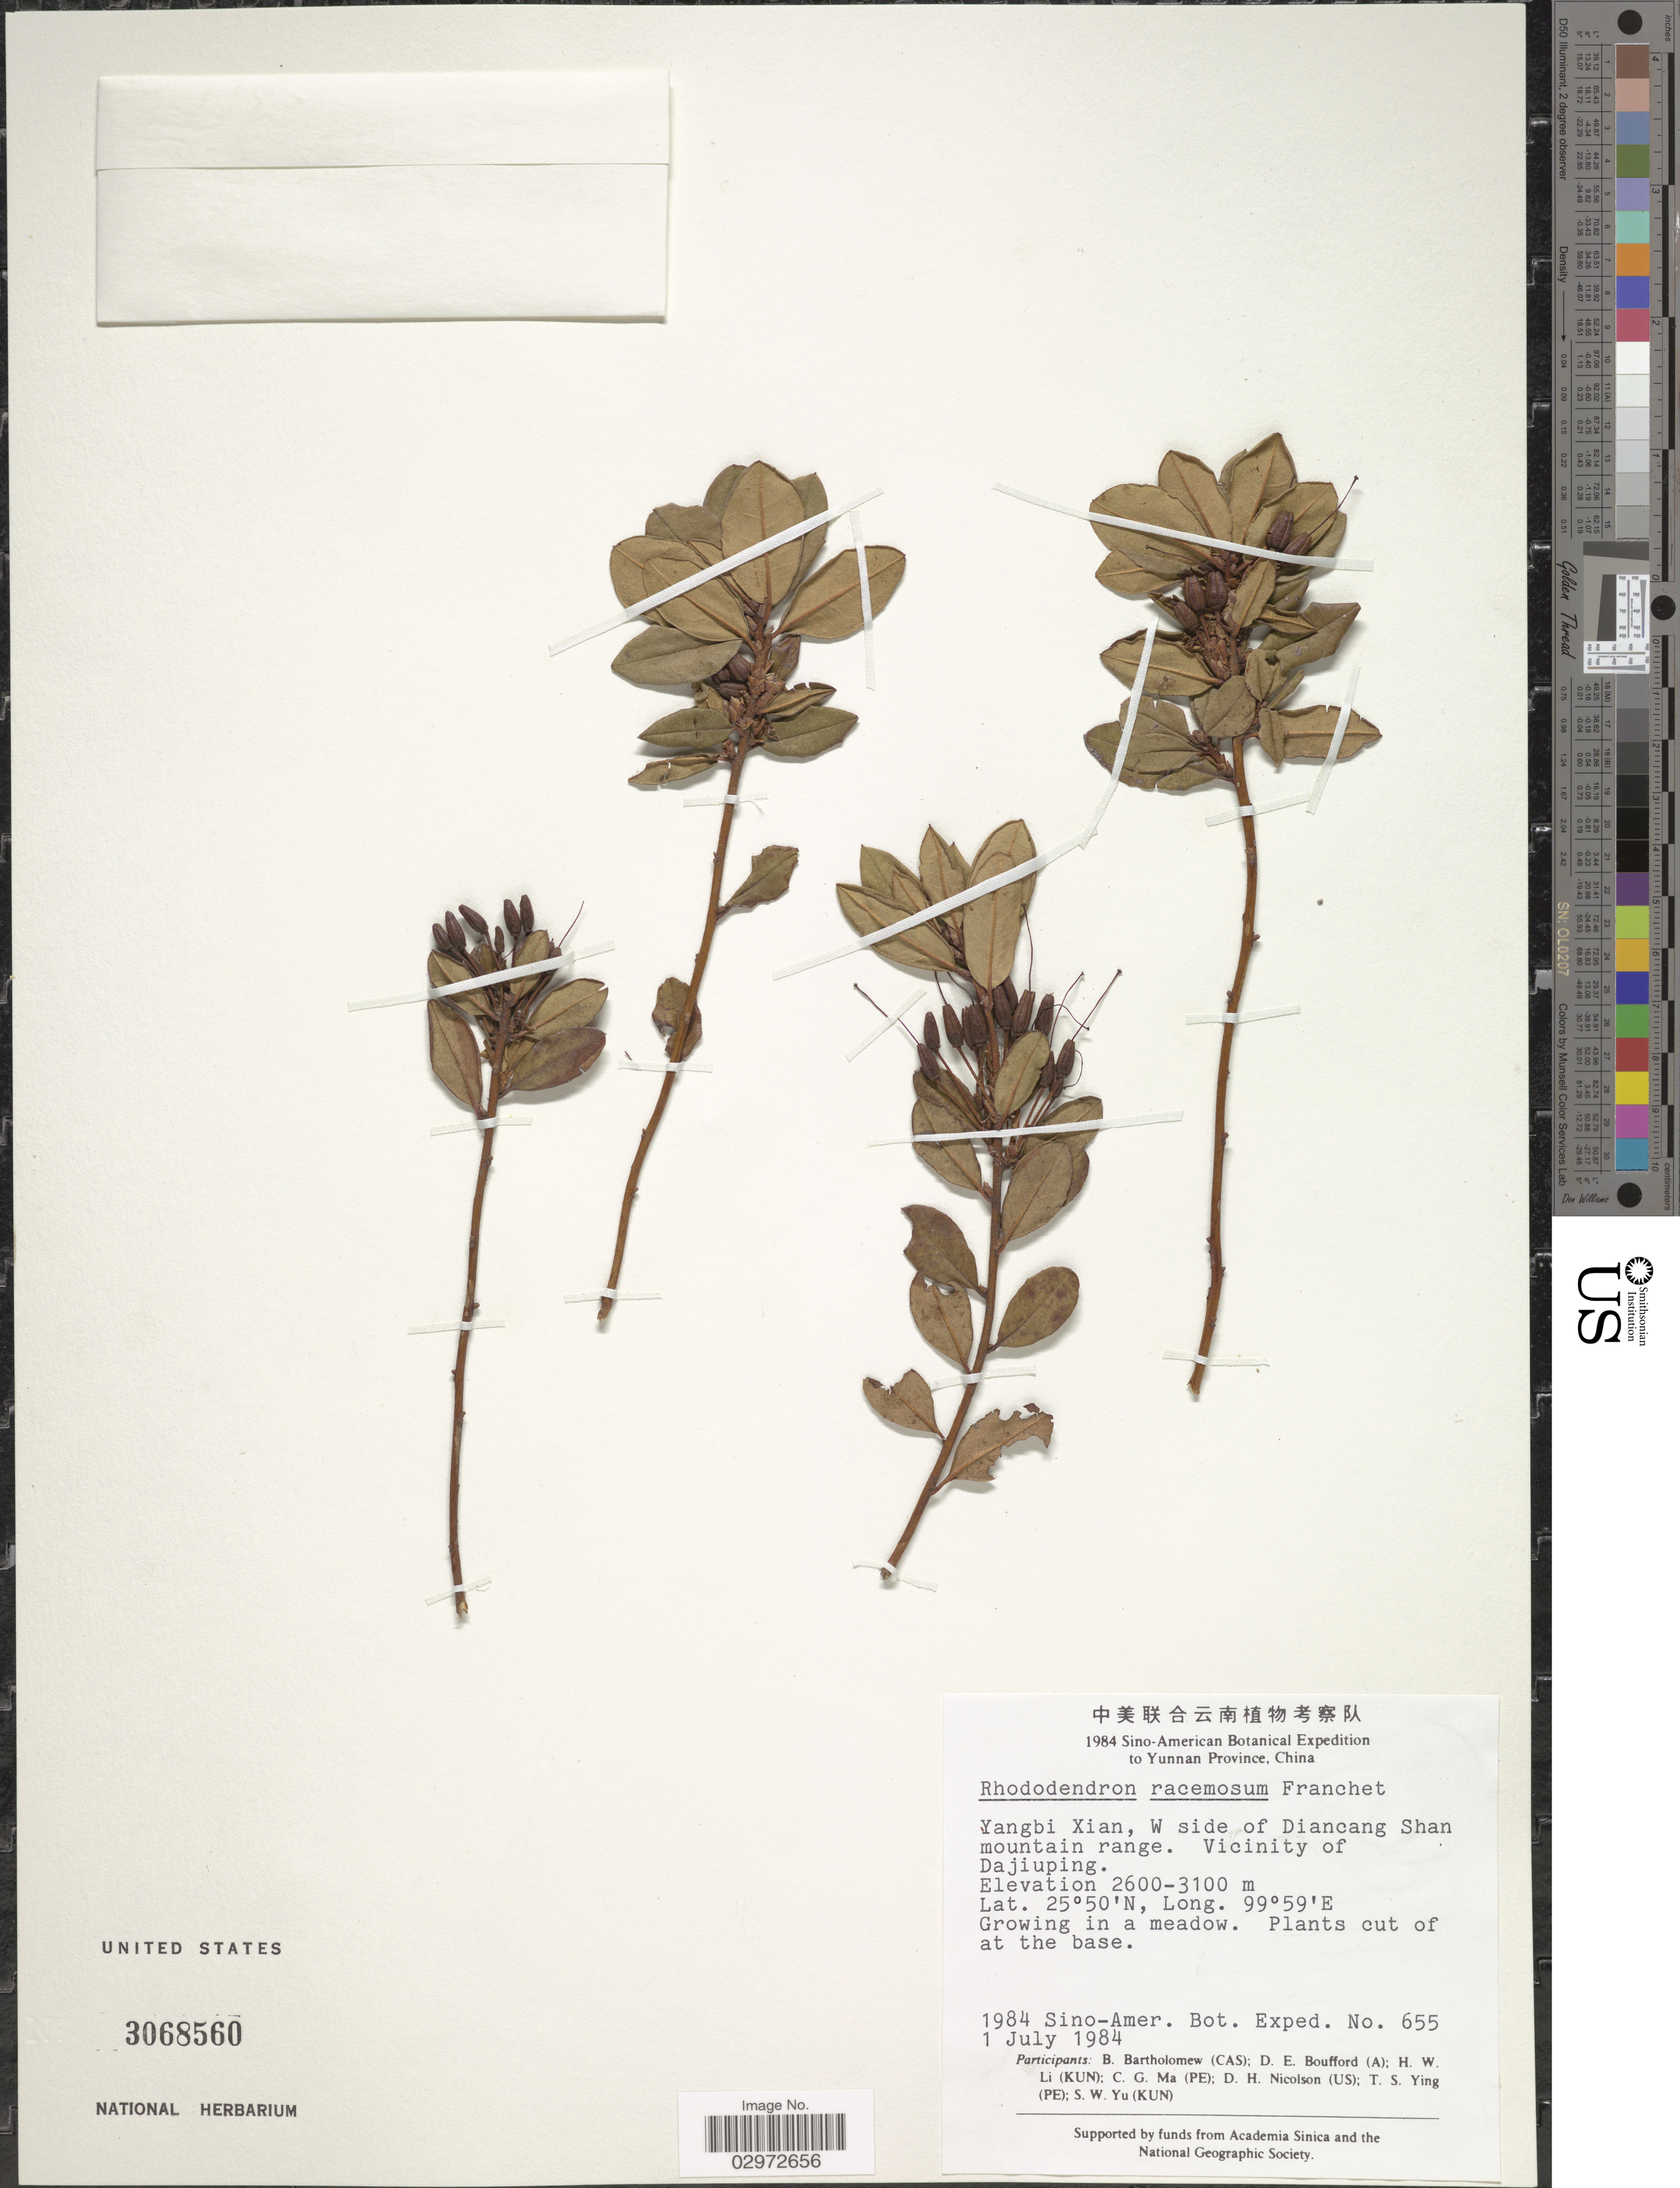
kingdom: Plantae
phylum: Tracheophyta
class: Magnoliopsida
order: Ericales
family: Ericaceae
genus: Rhododendron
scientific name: Rhododendron racemosum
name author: Franch.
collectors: Sino-Amer. Bot. Exped. 1984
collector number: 655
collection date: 1984-07-01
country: China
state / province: Yunnan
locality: Yangbi Xian, W side of Diancang Shan mountain range. Vicinity of Dajiuping.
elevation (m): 2600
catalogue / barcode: US 3068560